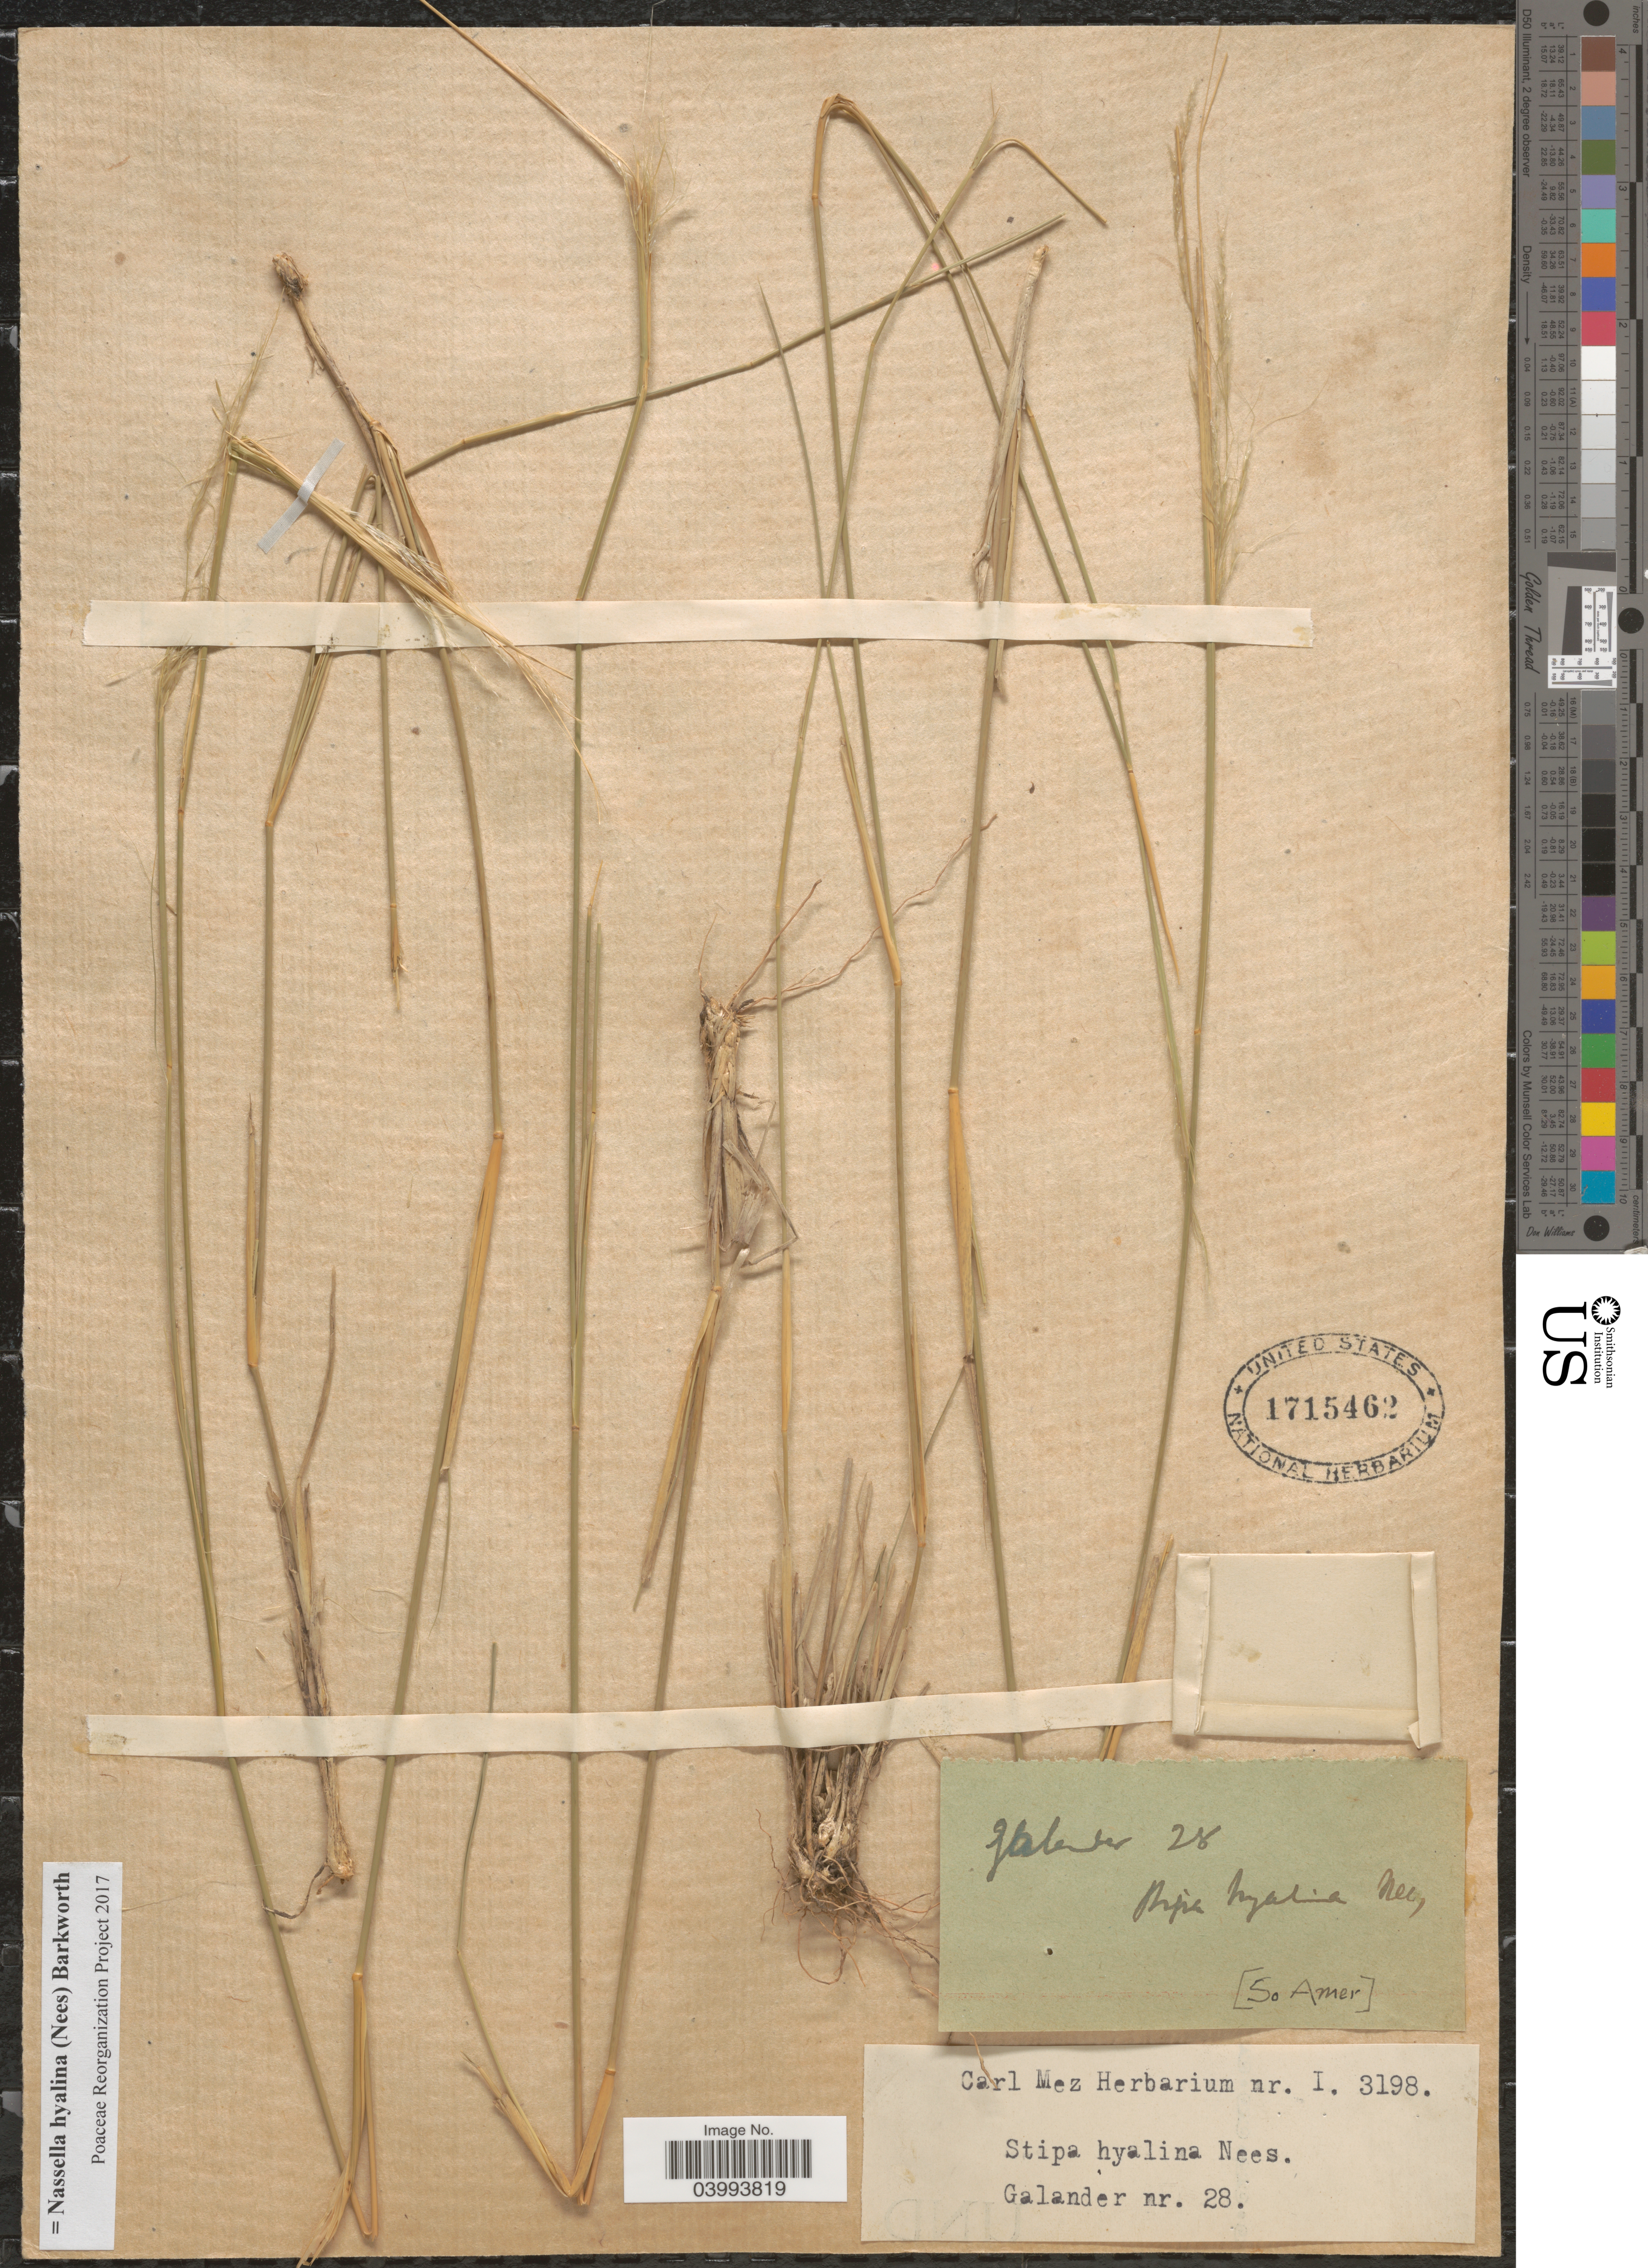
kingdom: Plantae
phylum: Tracheophyta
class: Liliopsida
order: Poales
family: Poaceae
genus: Nassella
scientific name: Nassella hyalina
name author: (Nees) Barkworth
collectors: -. Galander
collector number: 28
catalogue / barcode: US 1715462